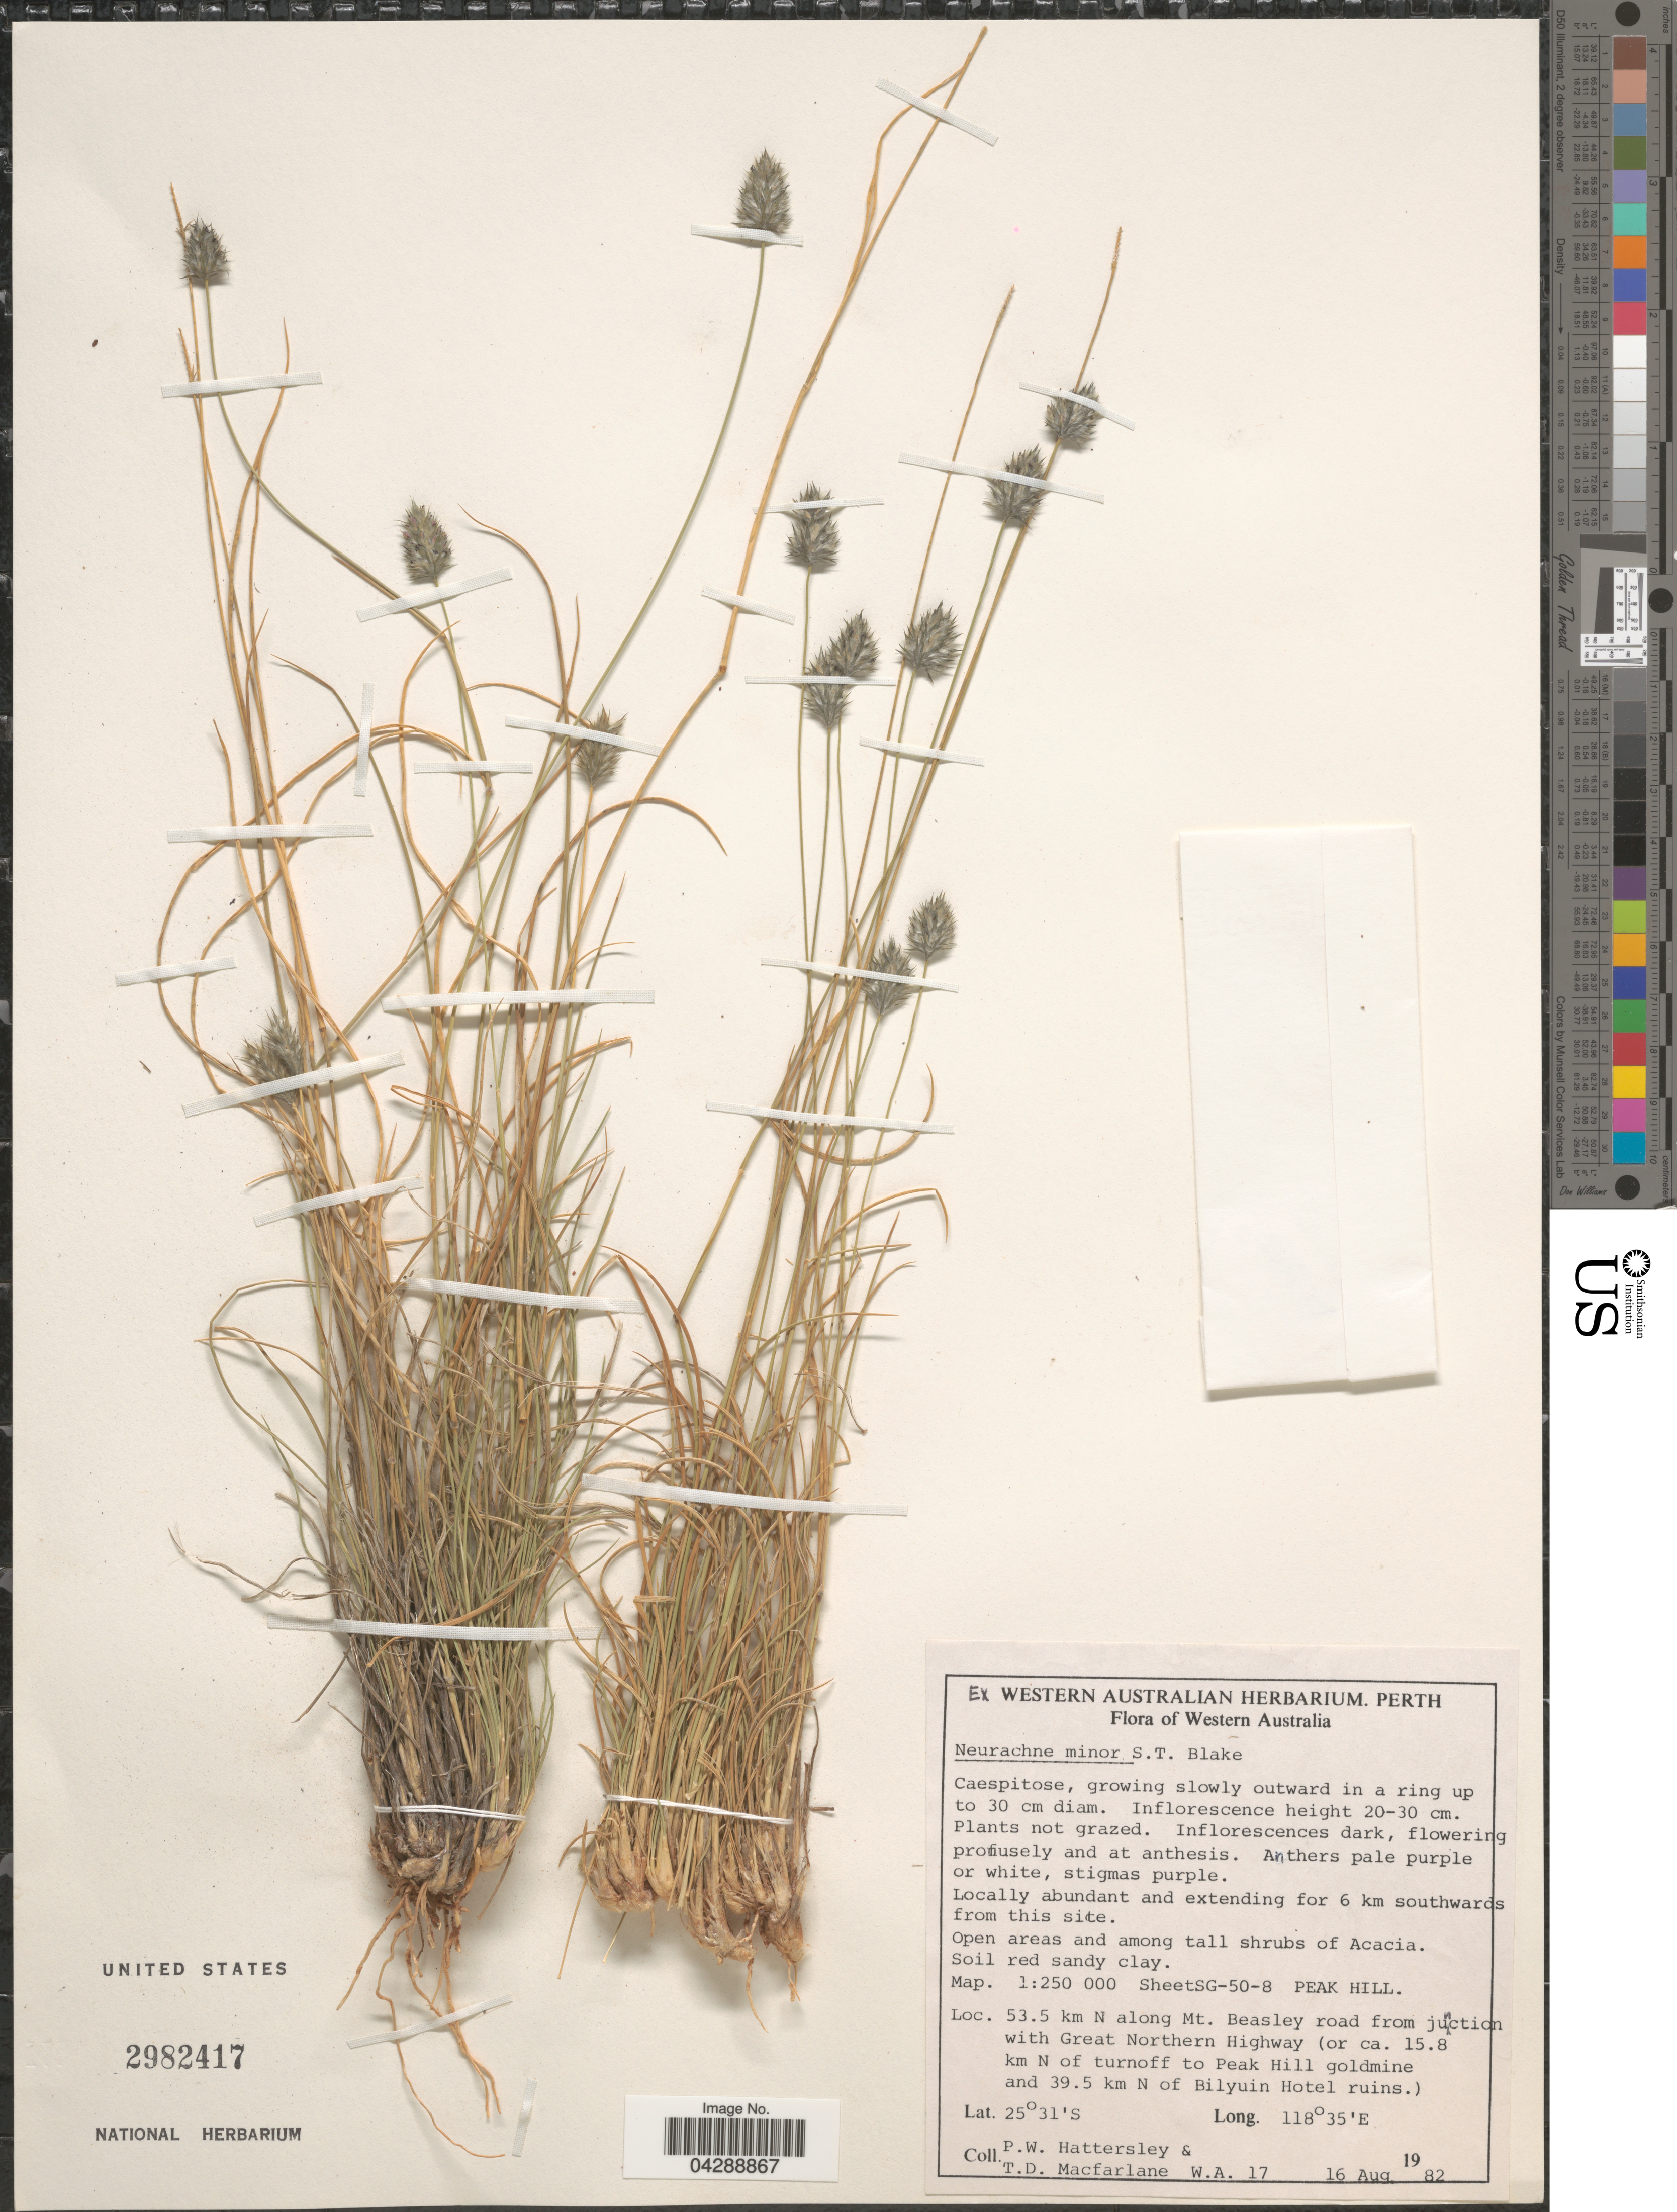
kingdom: Plantae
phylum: Tracheophyta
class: Liliopsida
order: Poales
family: Poaceae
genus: Neurachne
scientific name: Neurachne minor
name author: S.T. Blake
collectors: P. Hattersley & T. Macfarlane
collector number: W.A.17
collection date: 1982-08-16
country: Australia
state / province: Western Australia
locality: Locally abundant and extending for 6 km southwards from this site. Open areas and among tall shrubs of Acacia. Map. 1:250 000 SheetSG-50-8 Peak Hill. 53.5 km N along Mt. Beasley road from junction with Great Northern Highway (or ca. 15.8 km N of turnoff to Peak Hill goldmine and 39.5 km N of Bilyuin Hotel ruins.).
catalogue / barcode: US 2982417